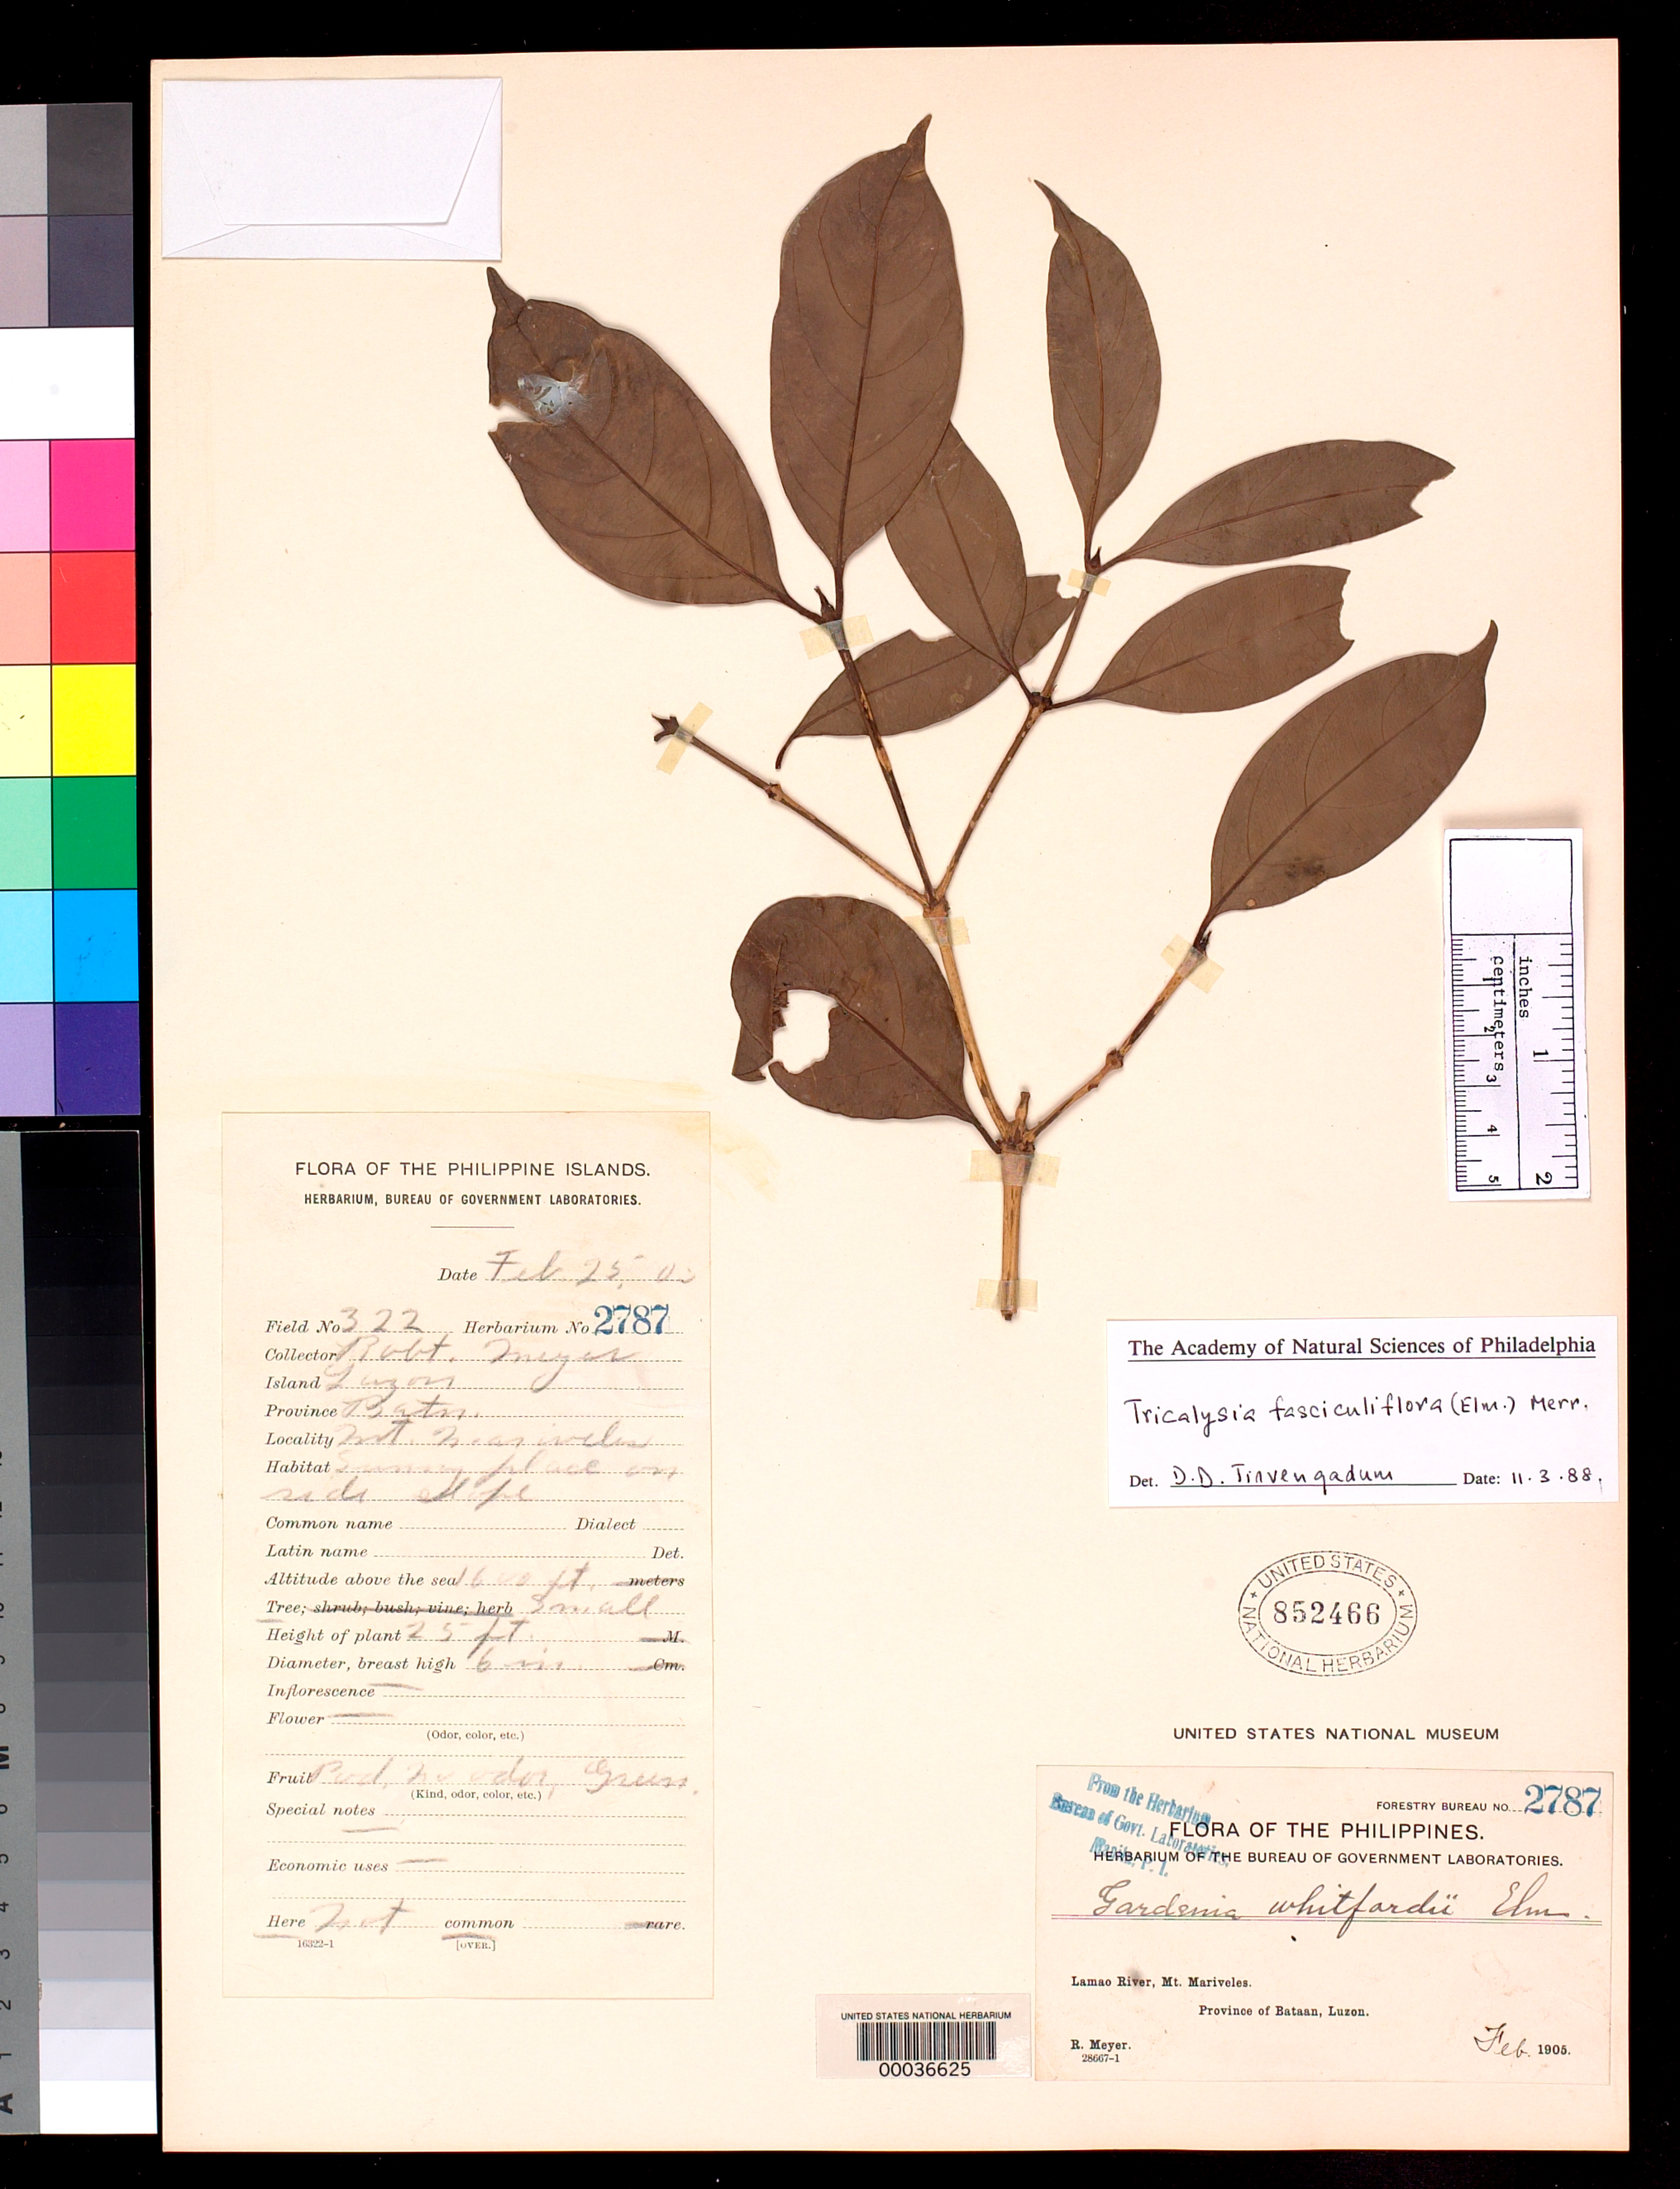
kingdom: Plantae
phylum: Tracheophyta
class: Magnoliopsida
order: Gentianales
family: Rubiaceae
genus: Randia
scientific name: Randia whitfordii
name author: Elmer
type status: Syntype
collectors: R. Meyer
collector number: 322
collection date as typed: Feb 1905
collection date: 1905-02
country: Philippines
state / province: Central Luzon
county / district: Bataan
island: Luzon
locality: Lamao River, Mt Mariveles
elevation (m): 488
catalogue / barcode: US 852466